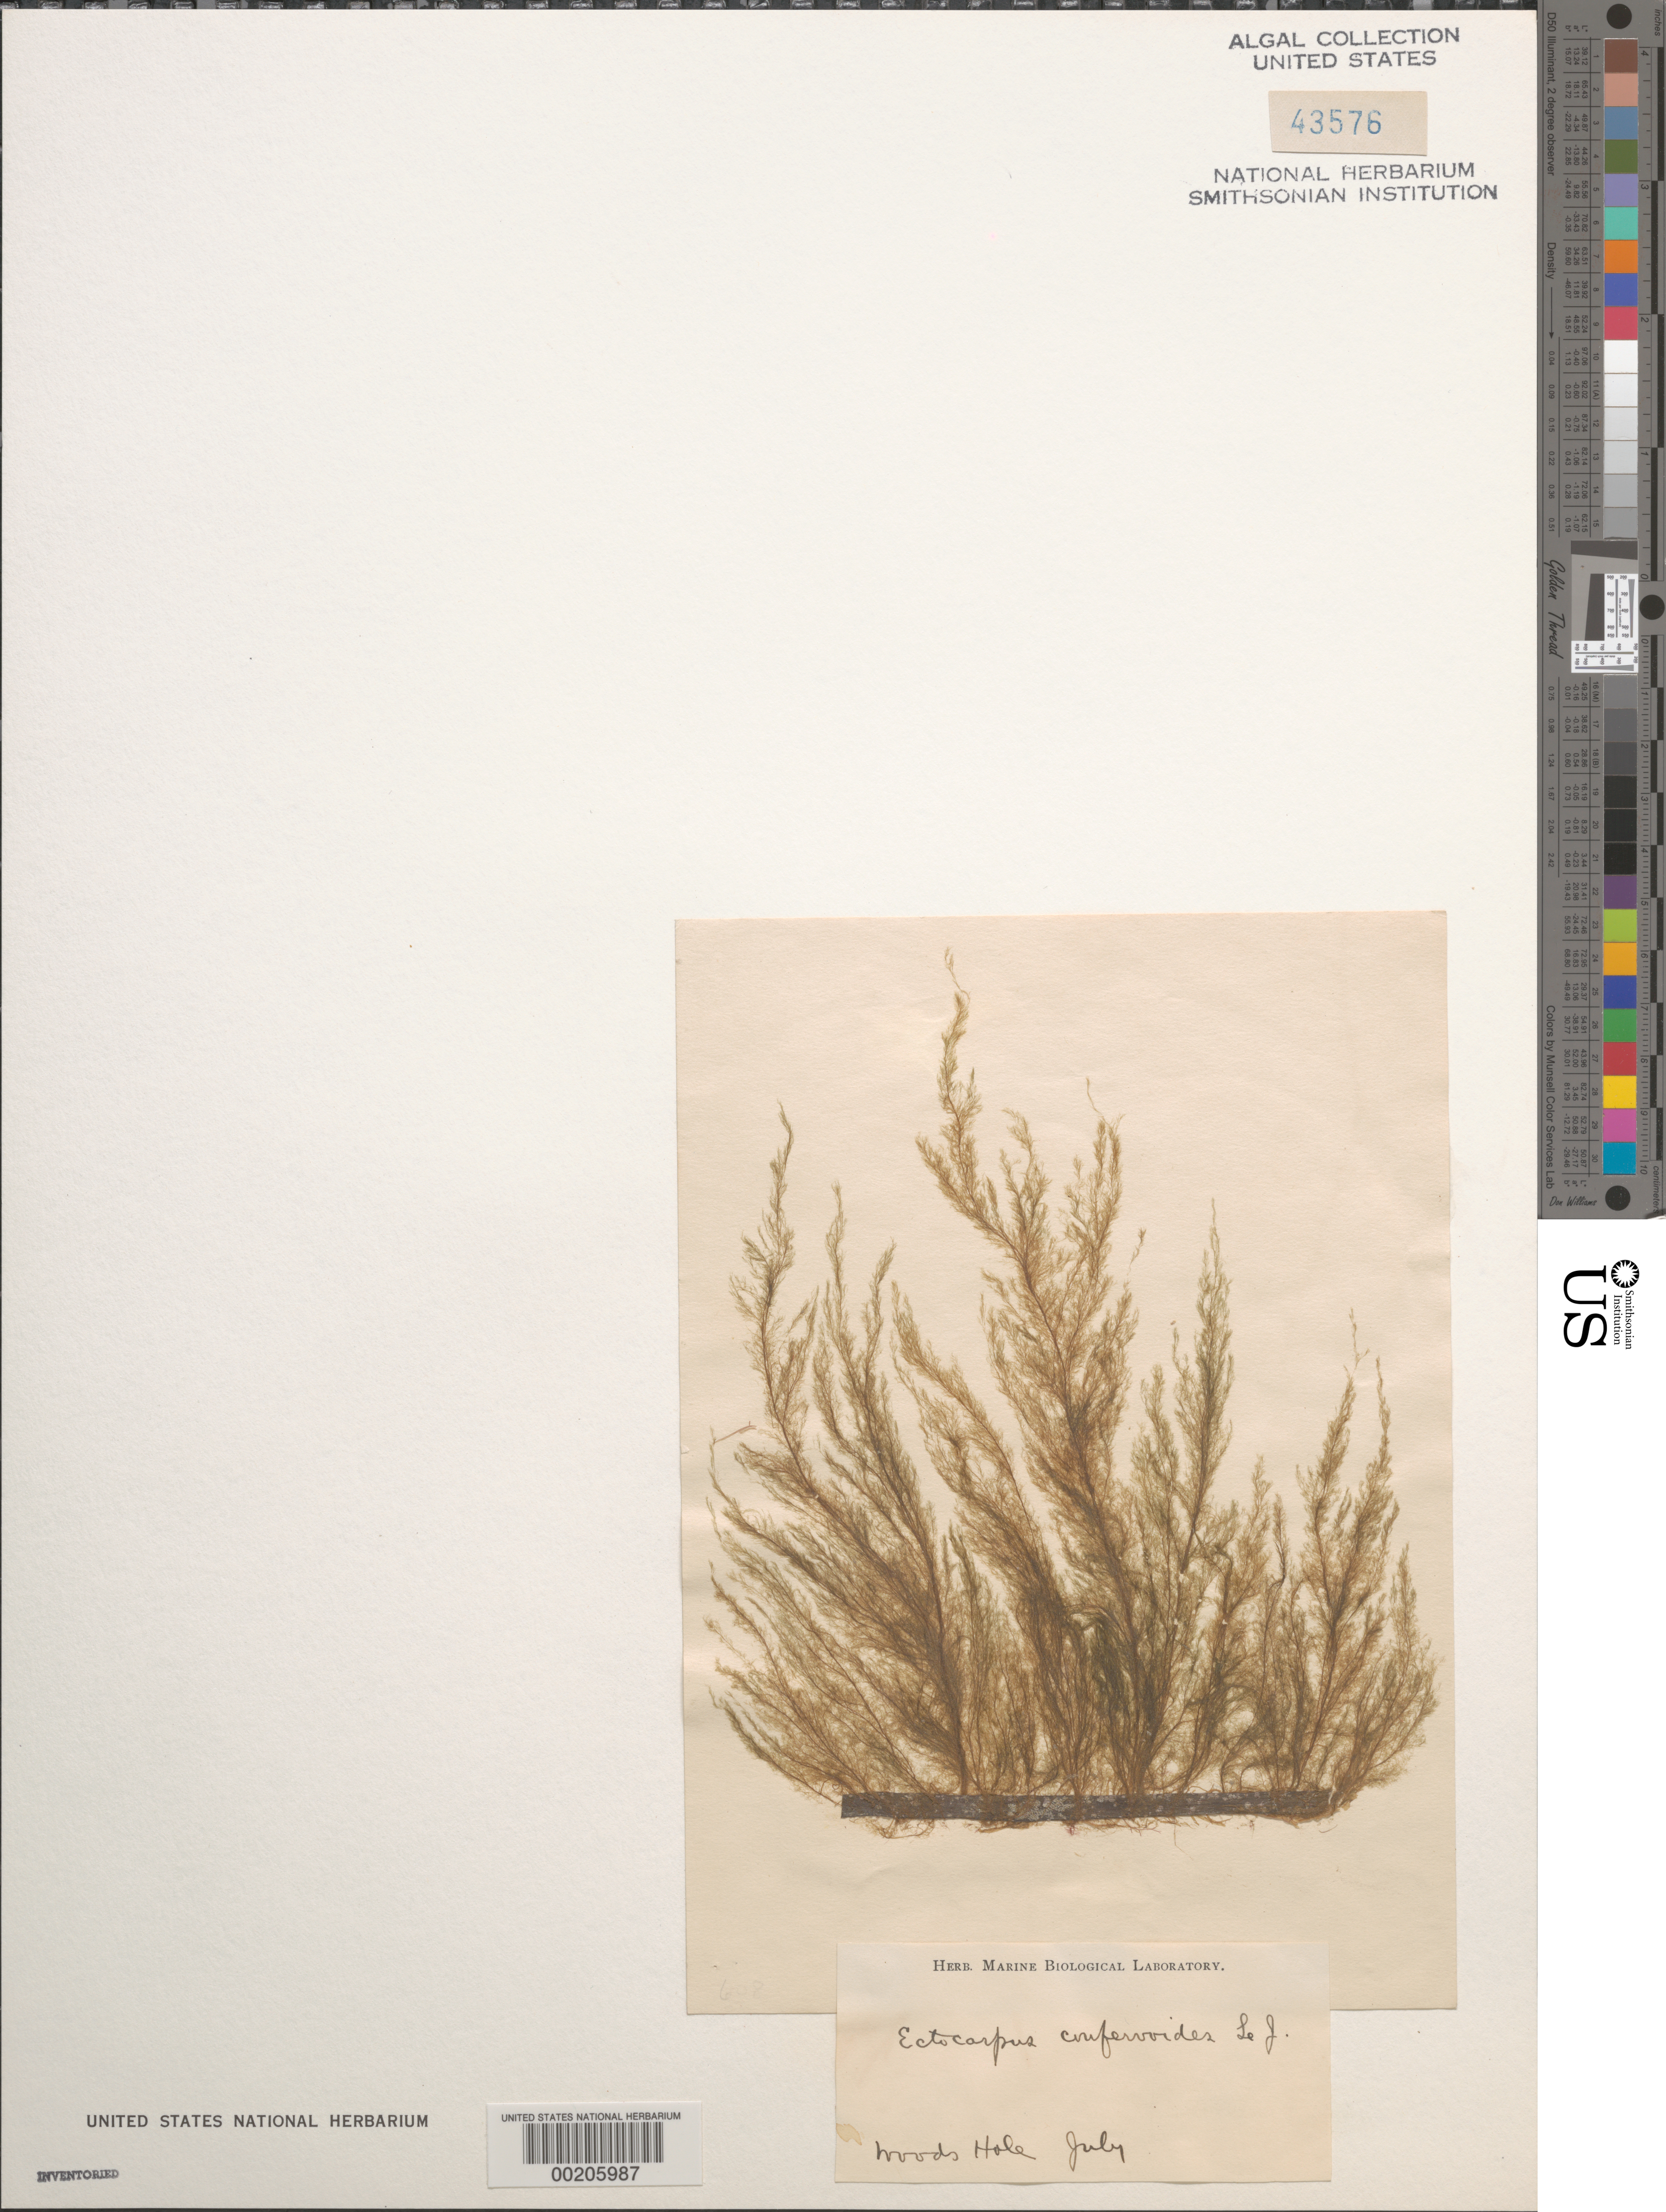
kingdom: Chromista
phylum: Ochrophyta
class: Phaeophyceae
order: Ectocarpales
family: Ectocarpaceae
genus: Ectocarpus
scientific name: Ectocarpus siliculosus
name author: (Dillwyn) Lyngbye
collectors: Marine Biological Lab (Herb.)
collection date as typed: Jul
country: United States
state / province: Massachusetts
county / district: Barnstable County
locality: Woods Hole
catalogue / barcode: US 43576